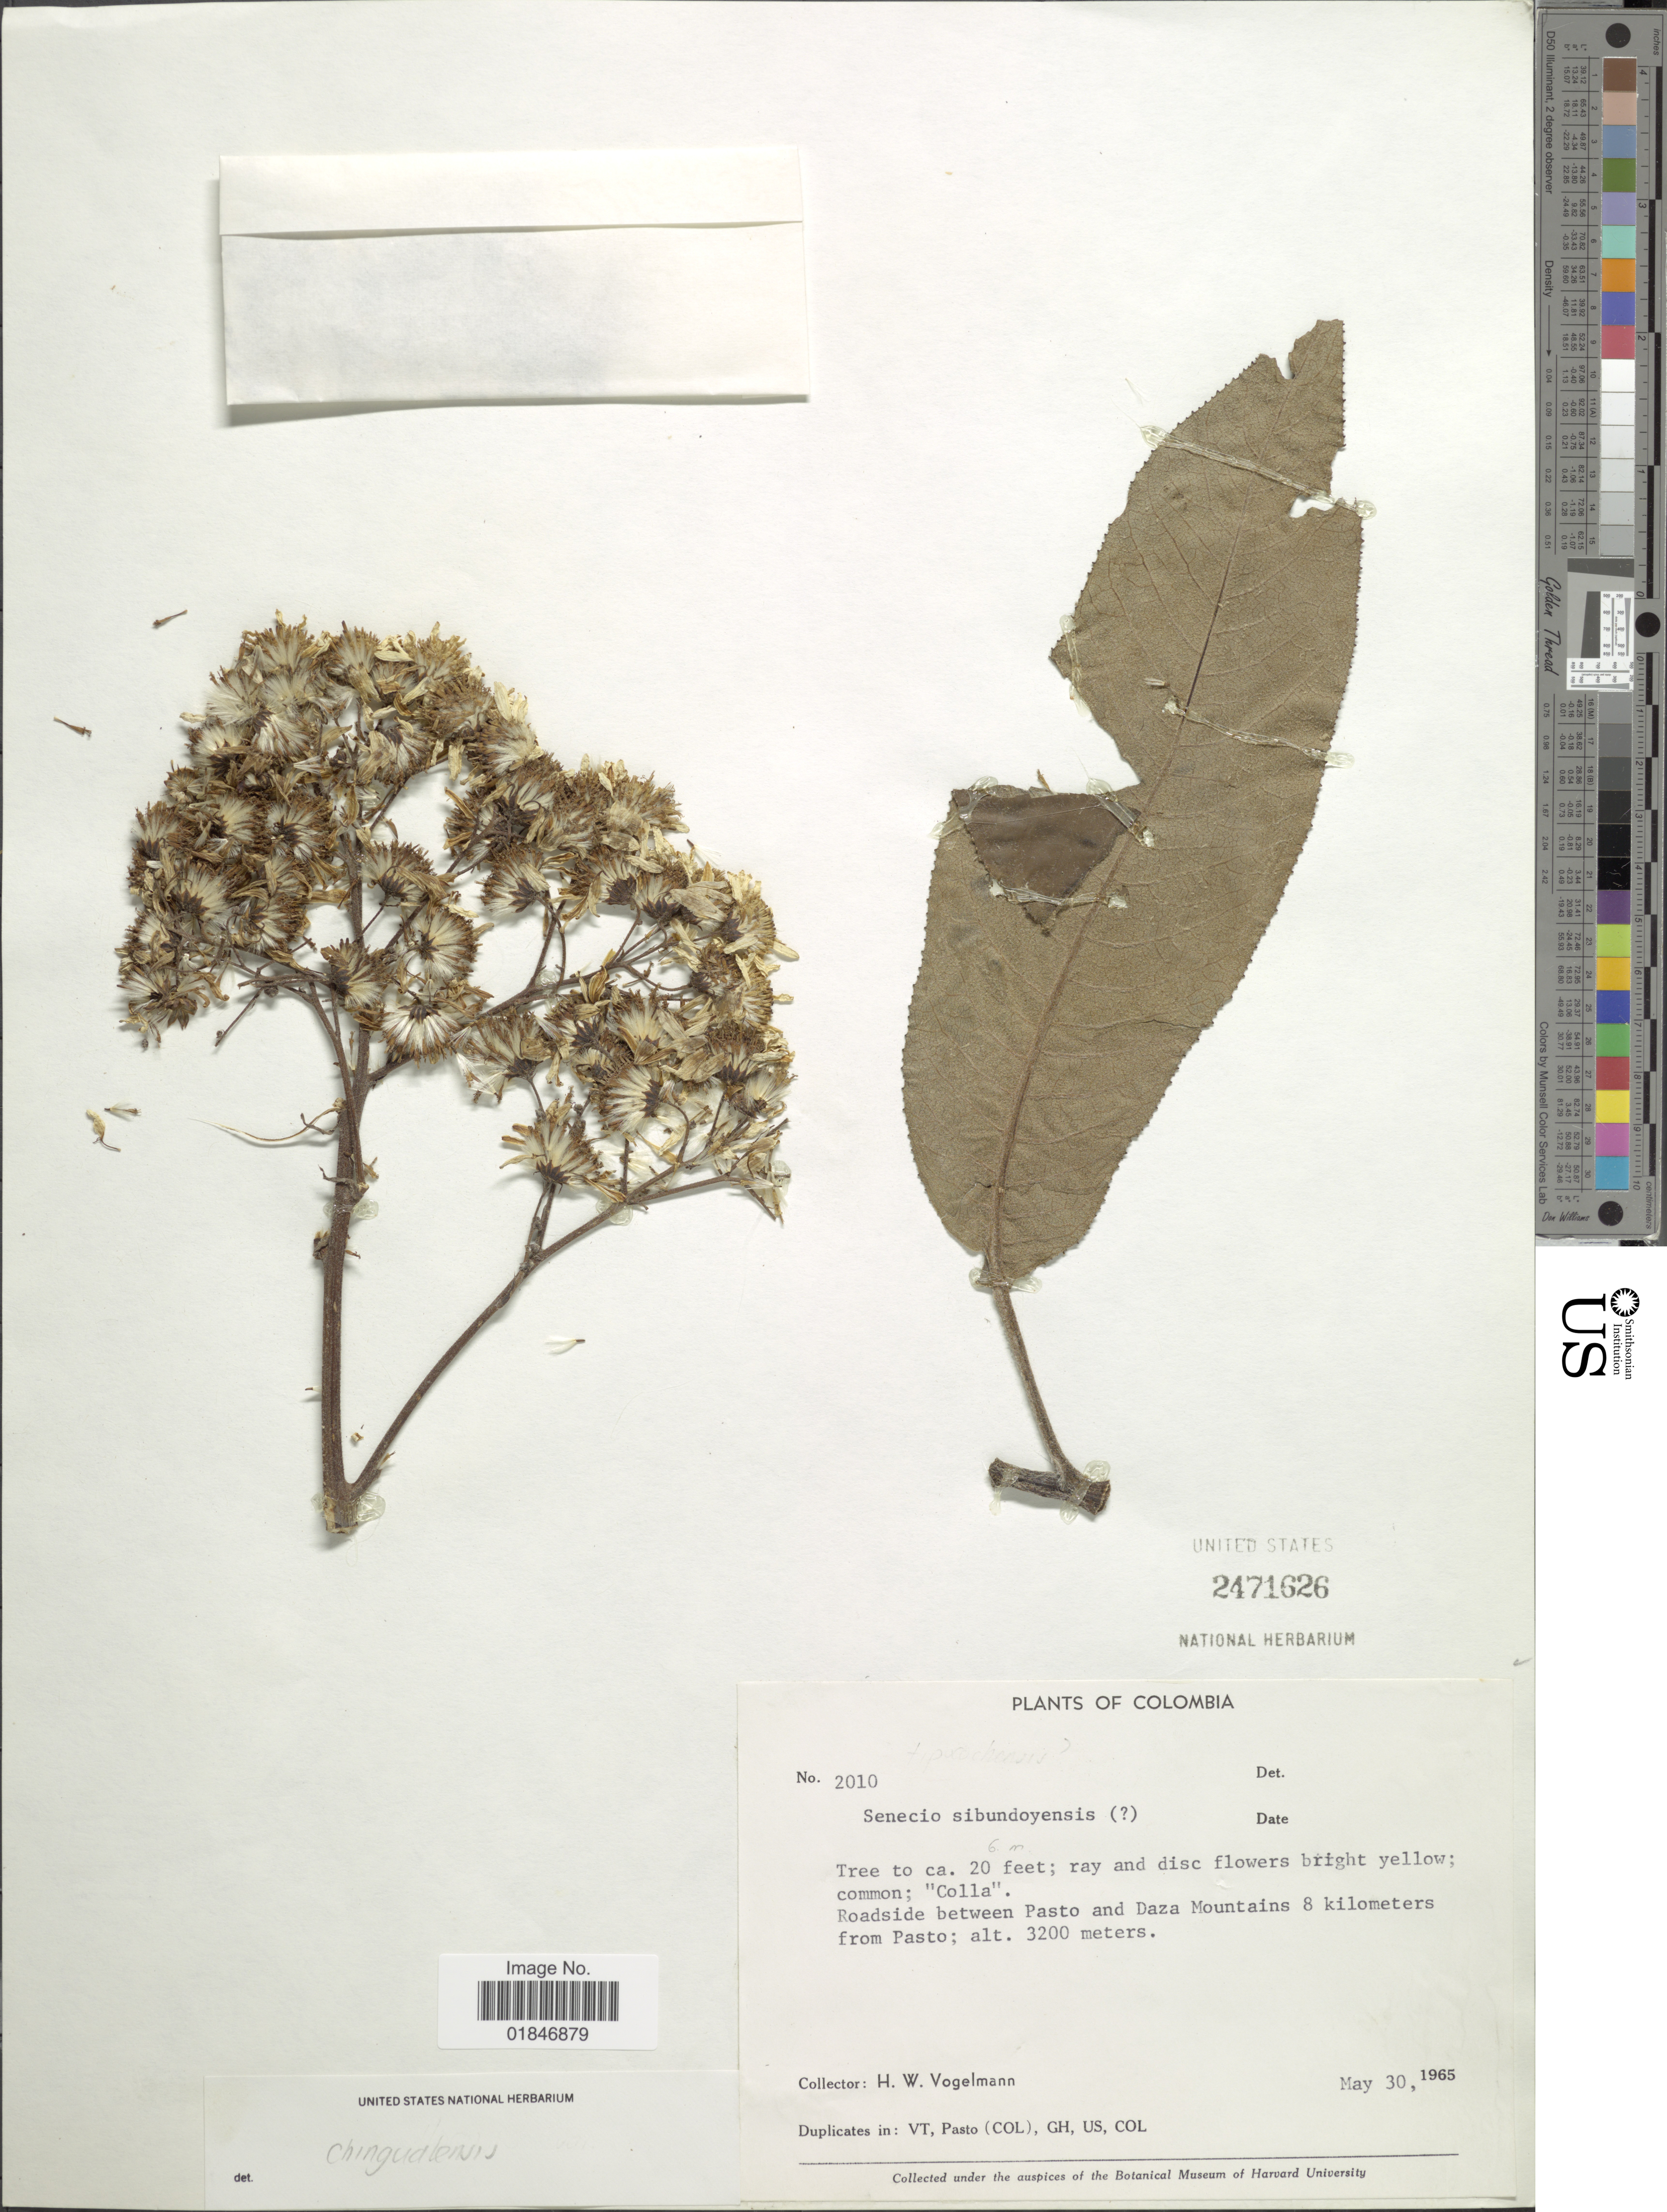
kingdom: Plantae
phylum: Tracheophyta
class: Magnoliopsida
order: Asterales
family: Asteraceae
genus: Dendrophorbium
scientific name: Dendrophorbium chingualensis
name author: (Cuatrec.) S. Díaz & Cuatrec.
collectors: H. Vogelmann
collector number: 2010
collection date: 1965-05-30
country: Colombia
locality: Roadside between Pasto and Daza Mountains 8 kilometers from Pasto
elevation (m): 3200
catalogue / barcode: US 2471626